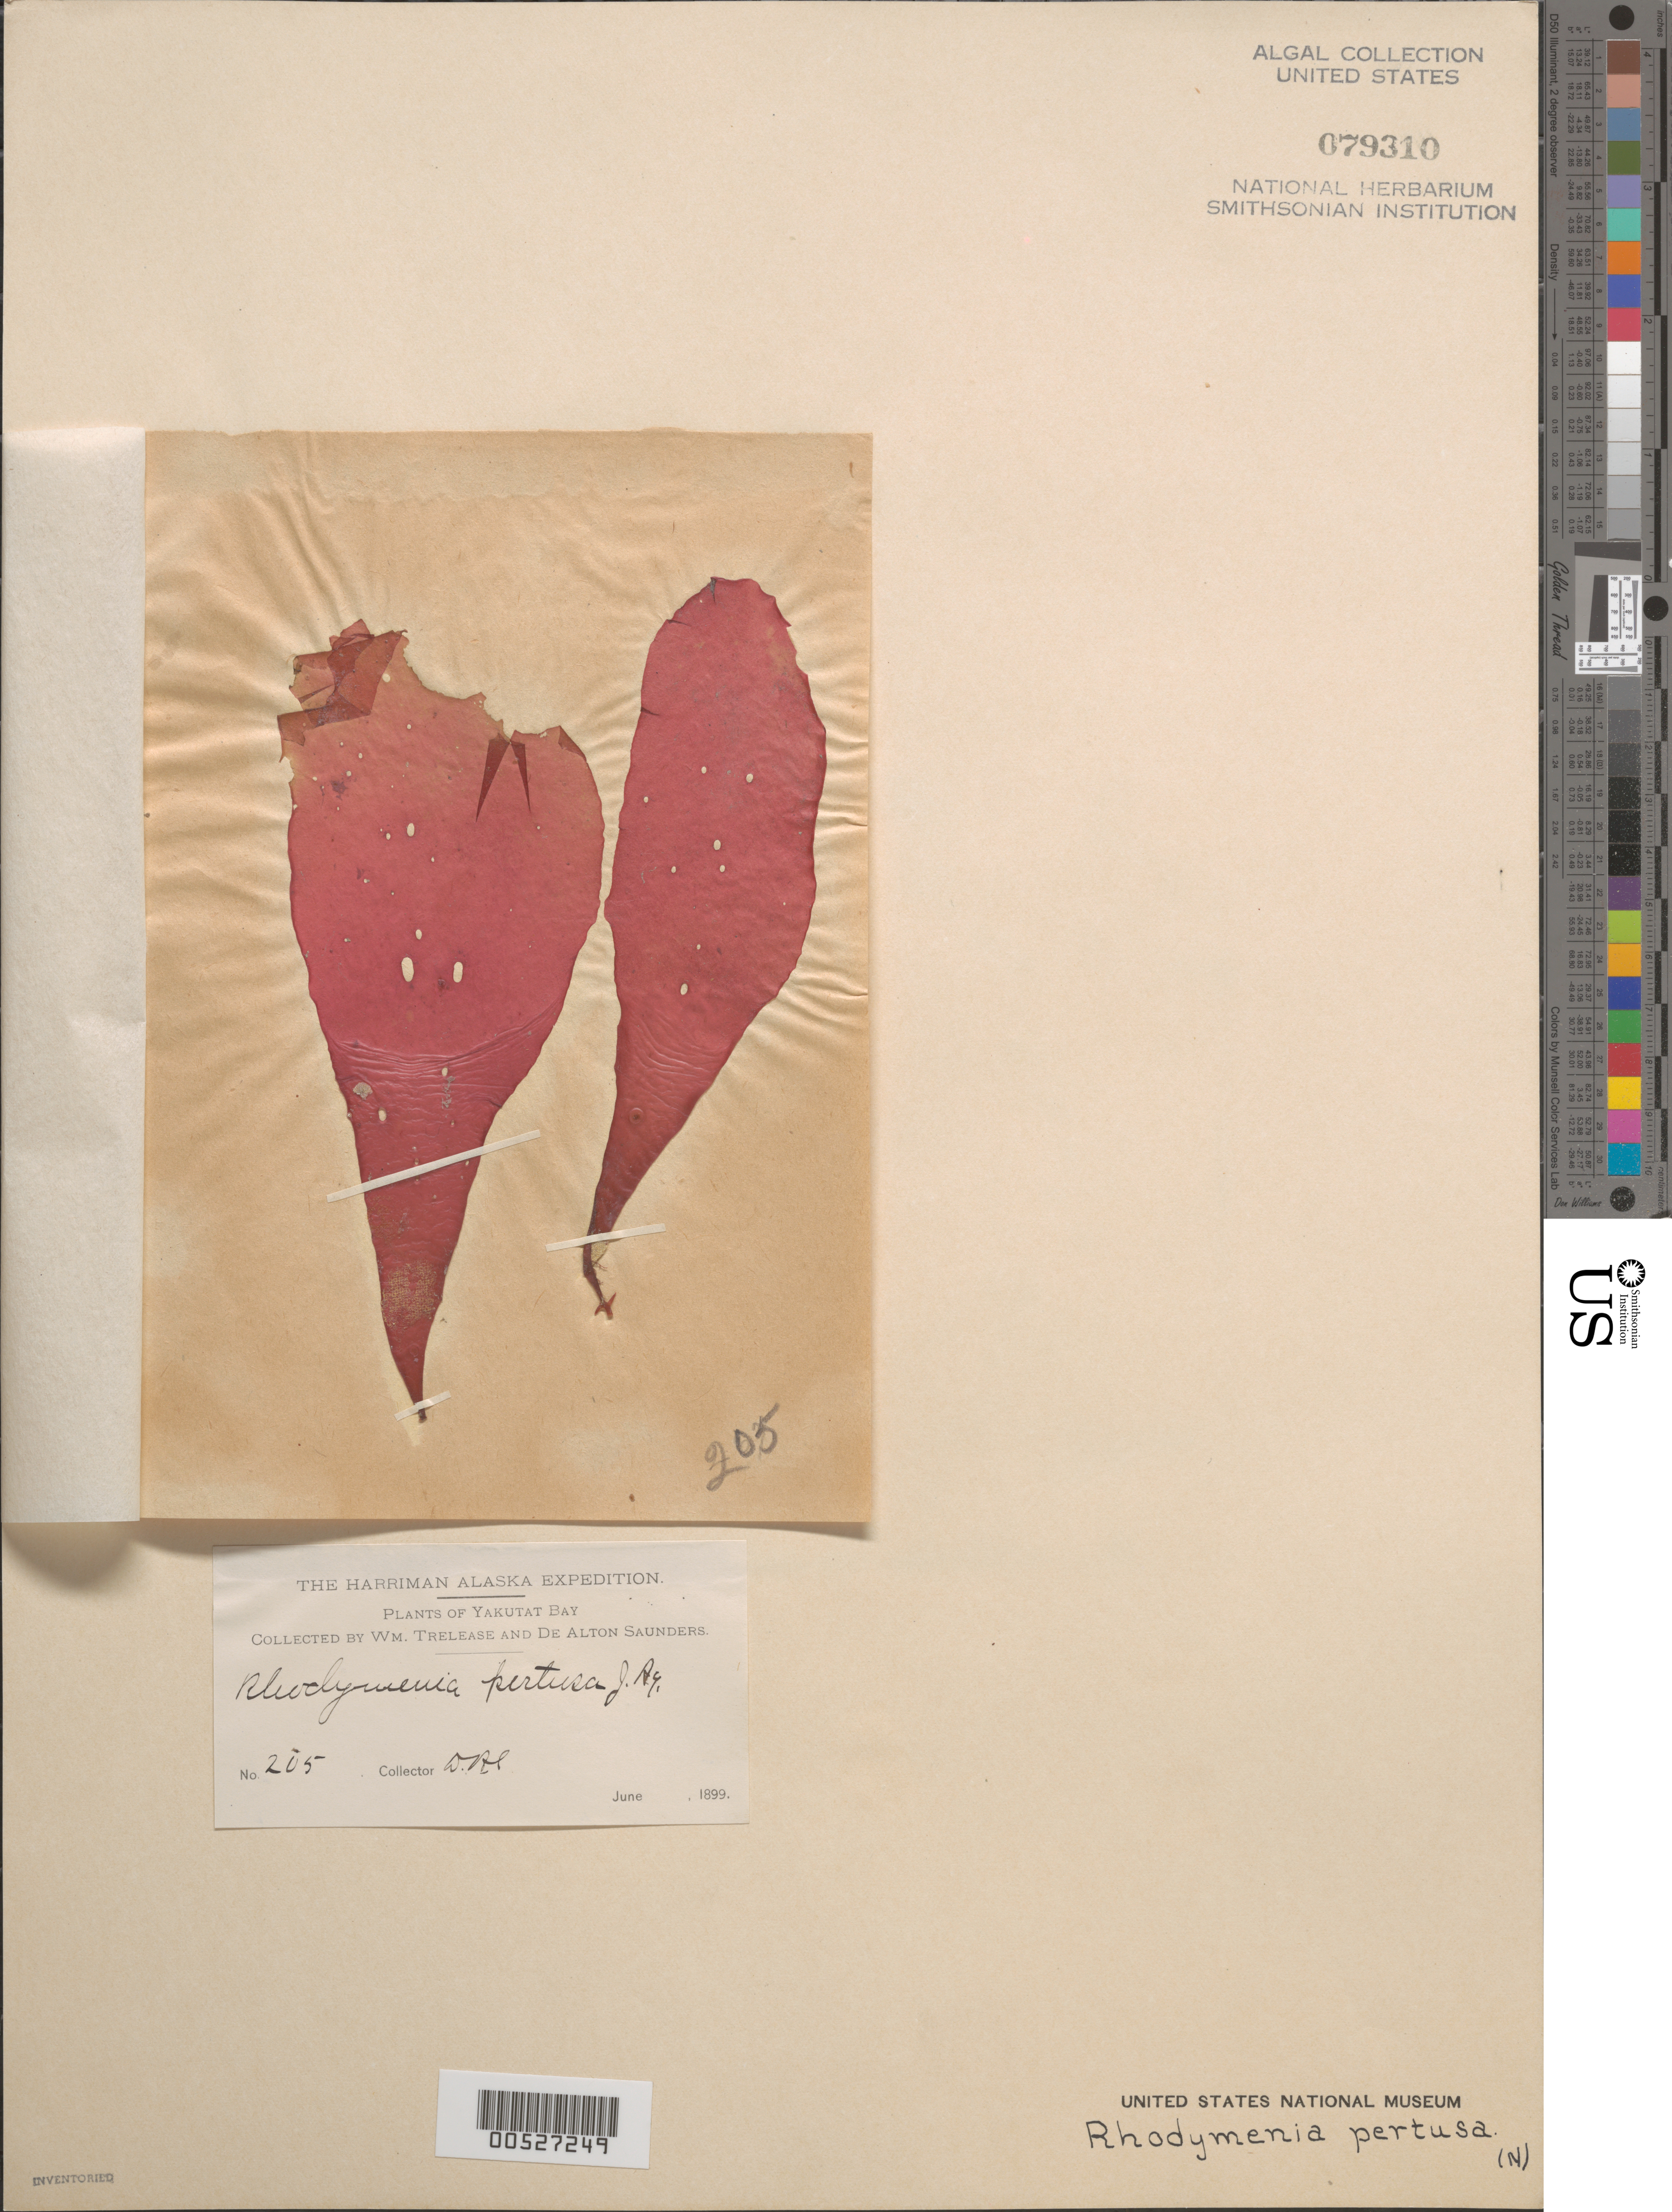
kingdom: Plantae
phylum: Rhodophyta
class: Florideophyceae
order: Rhodymeniales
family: Rhodymeniaceae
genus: Rhodymenia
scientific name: Rhodymenia pertusa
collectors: D. Saunders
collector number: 205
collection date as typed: Jun 1899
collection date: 1899-06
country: United States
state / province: Alaska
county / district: Skagway-Yakutat-Angoon Division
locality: Yakutat Bay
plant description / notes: Harriman Alaska Expedition, 1899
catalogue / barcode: US 79310